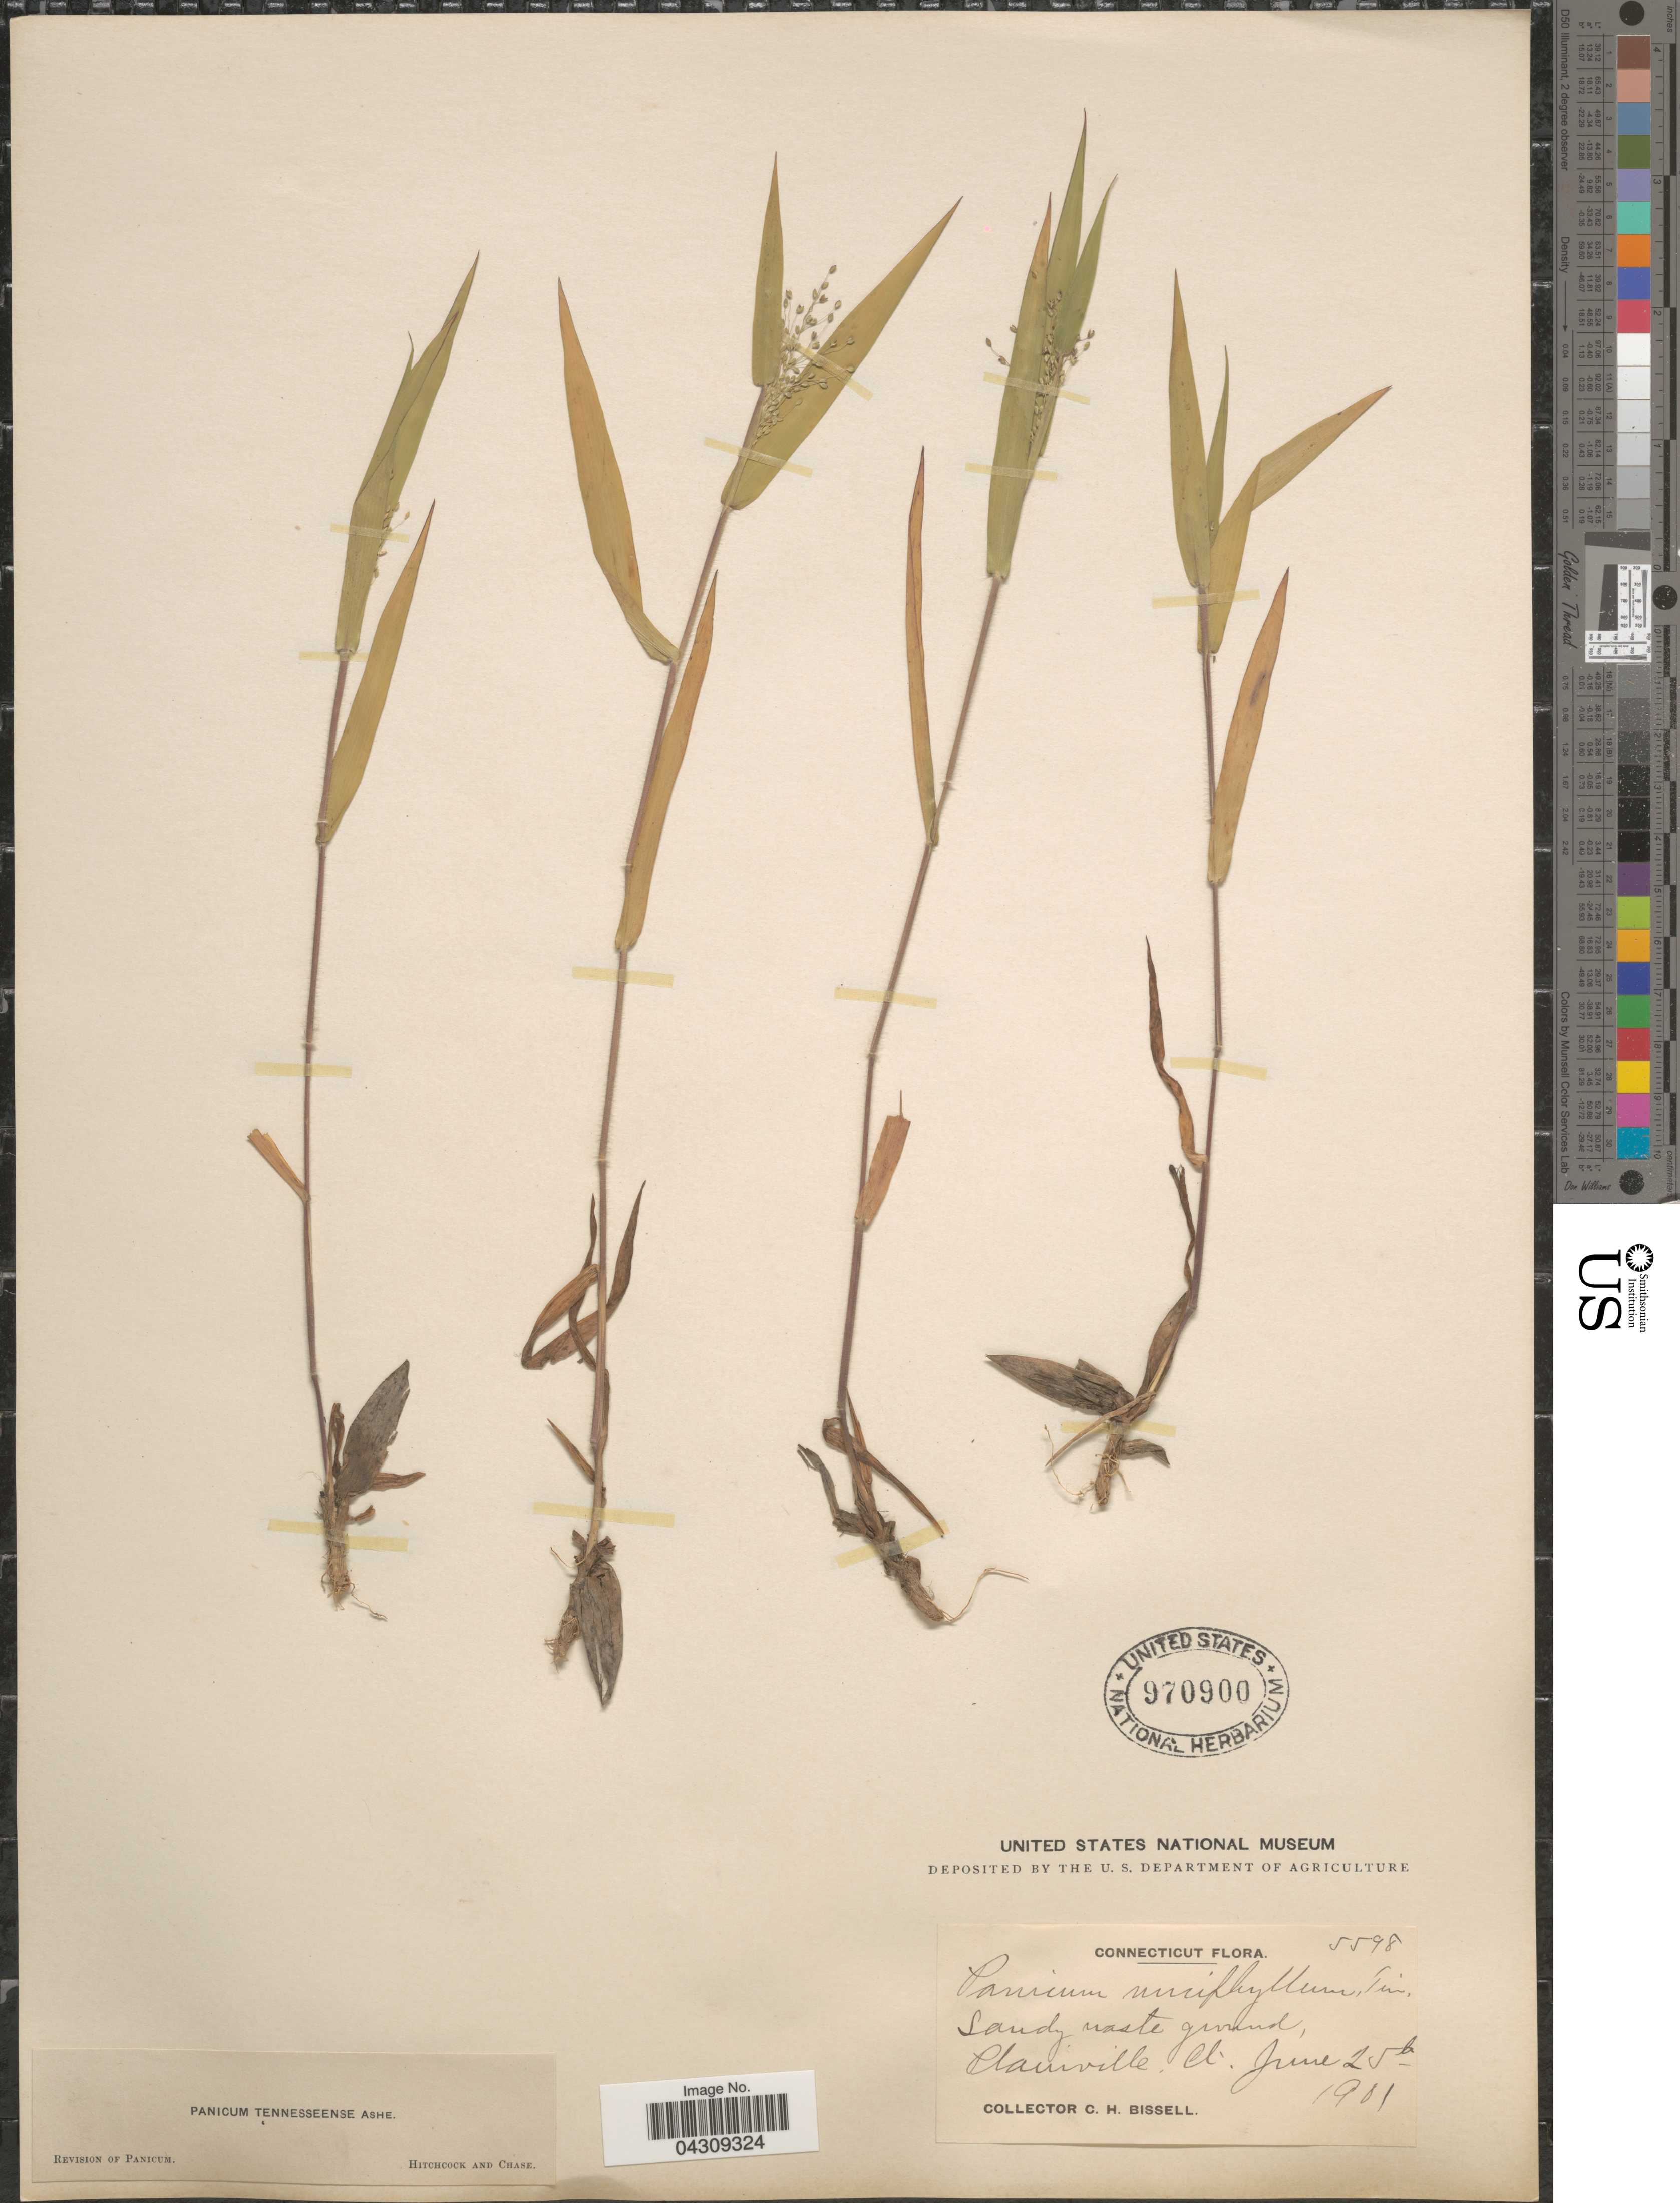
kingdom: Plantae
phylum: Tracheophyta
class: Liliopsida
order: Poales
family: Poaceae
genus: Dichanthelium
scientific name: Dichanthelium acuminatum var. acuminatum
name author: (Sw.) Gould & C.A. Clark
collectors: C. Bissell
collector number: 5598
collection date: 1901-06-25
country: United States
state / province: Connecticut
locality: Plainville.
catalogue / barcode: US 970900